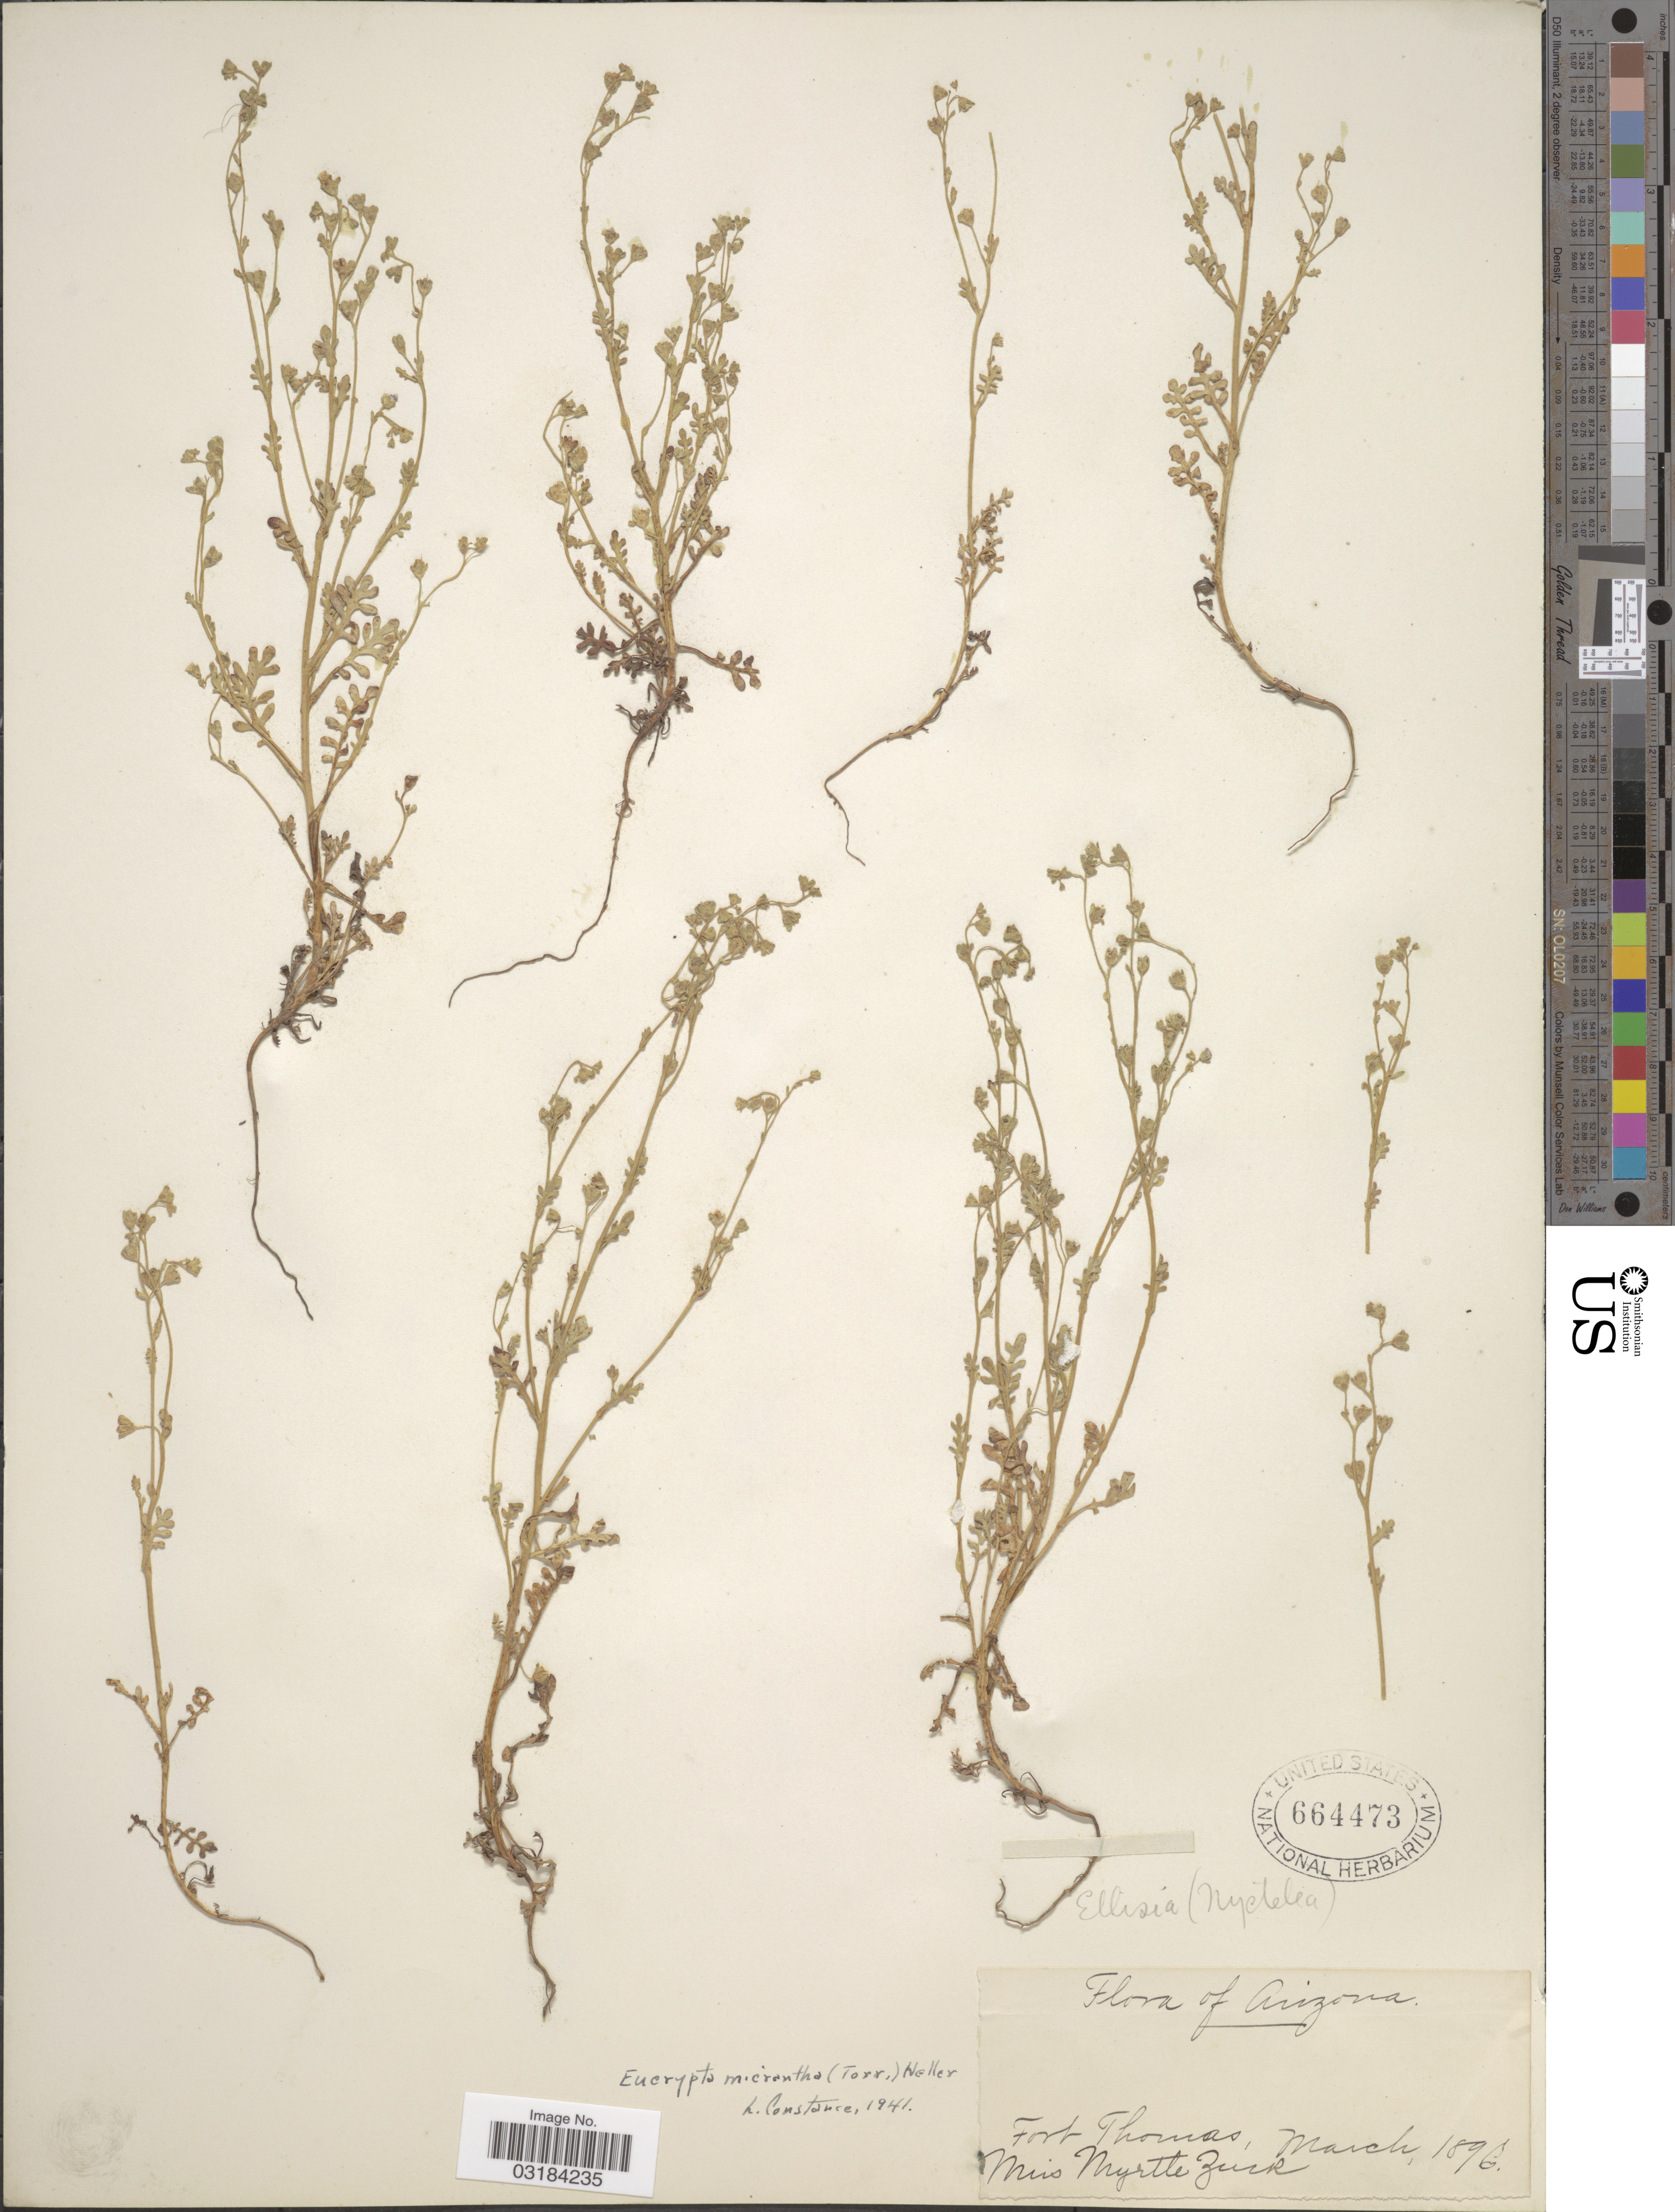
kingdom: Plantae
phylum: Tracheophyta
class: Magnoliopsida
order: Boraginales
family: Hydrophyllaceae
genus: Eucrypta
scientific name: Eucrypta micrantha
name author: (Torr.) A. Heller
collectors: M. Zuck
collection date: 1896-03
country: United States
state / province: Arizona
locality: Fort Thomas.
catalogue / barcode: US 664473